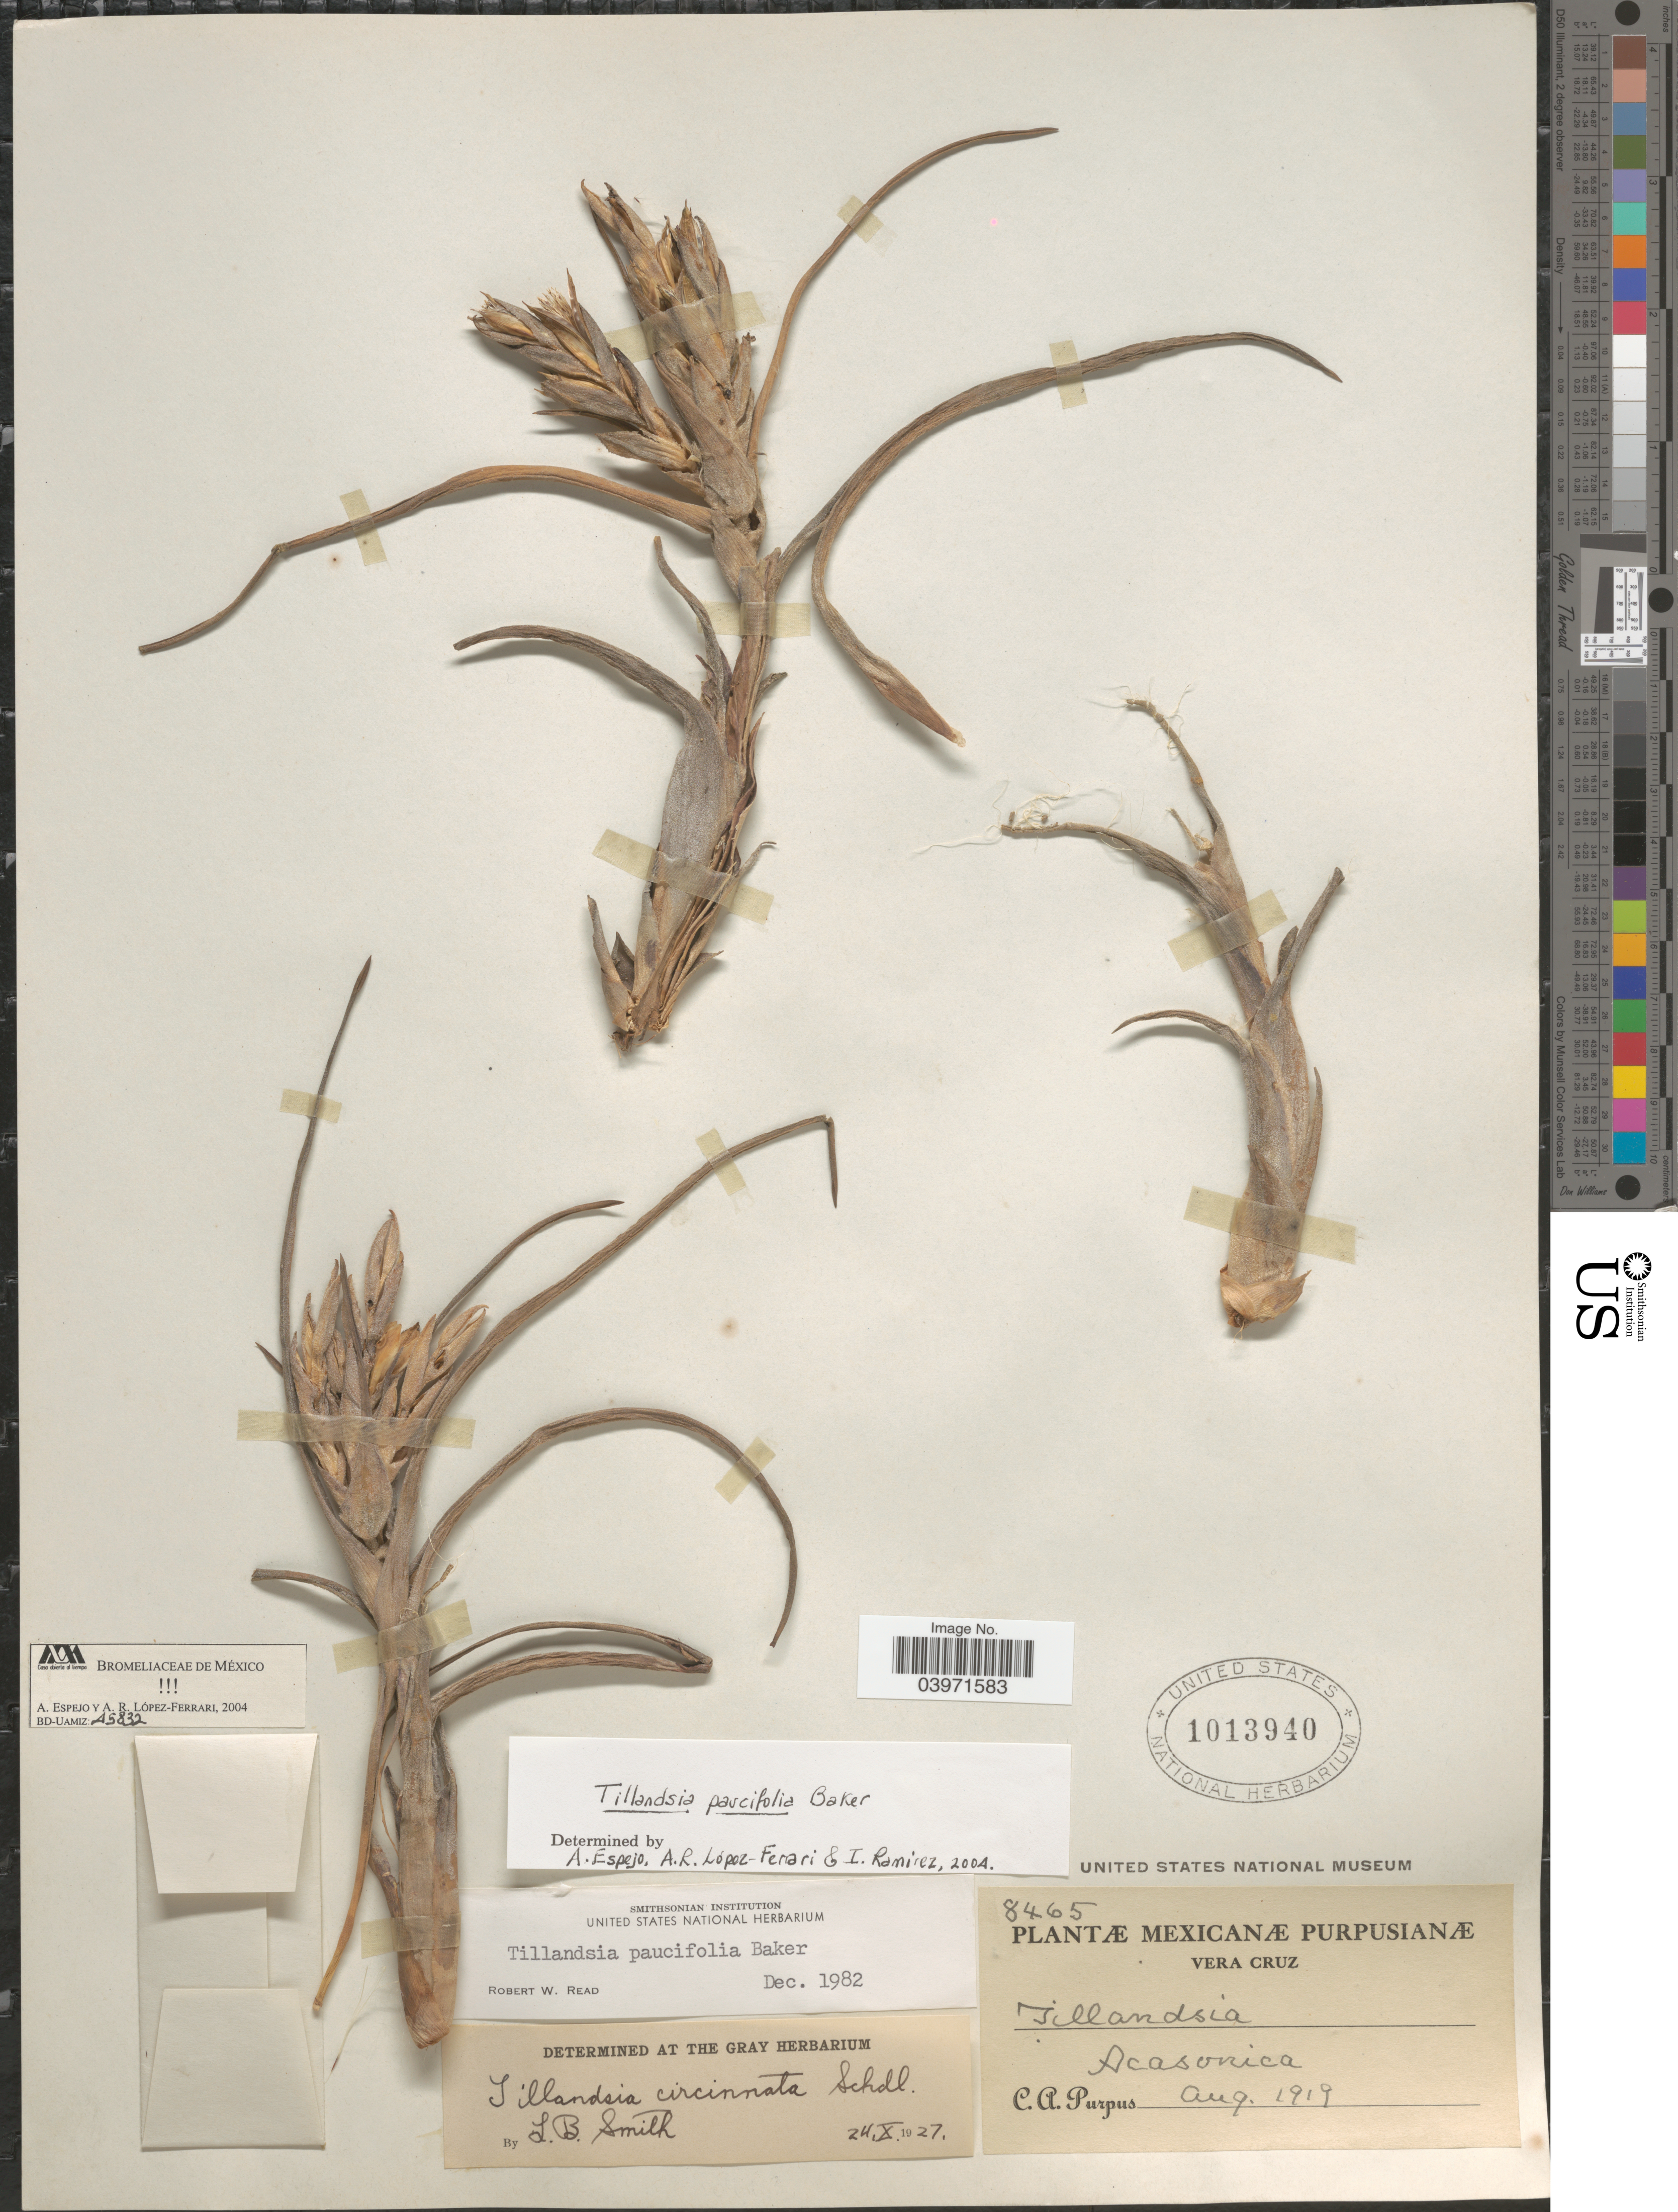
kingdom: Plantae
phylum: Tracheophyta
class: Liliopsida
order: Poales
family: Bromeliaceae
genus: Tillandsia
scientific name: Tillandsia paucifolia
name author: Baker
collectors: C. A. Purpus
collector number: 8465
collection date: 1919-08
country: Mexico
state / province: Veracruz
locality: Vera Cruz. Acasonica.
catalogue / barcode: US 1013940